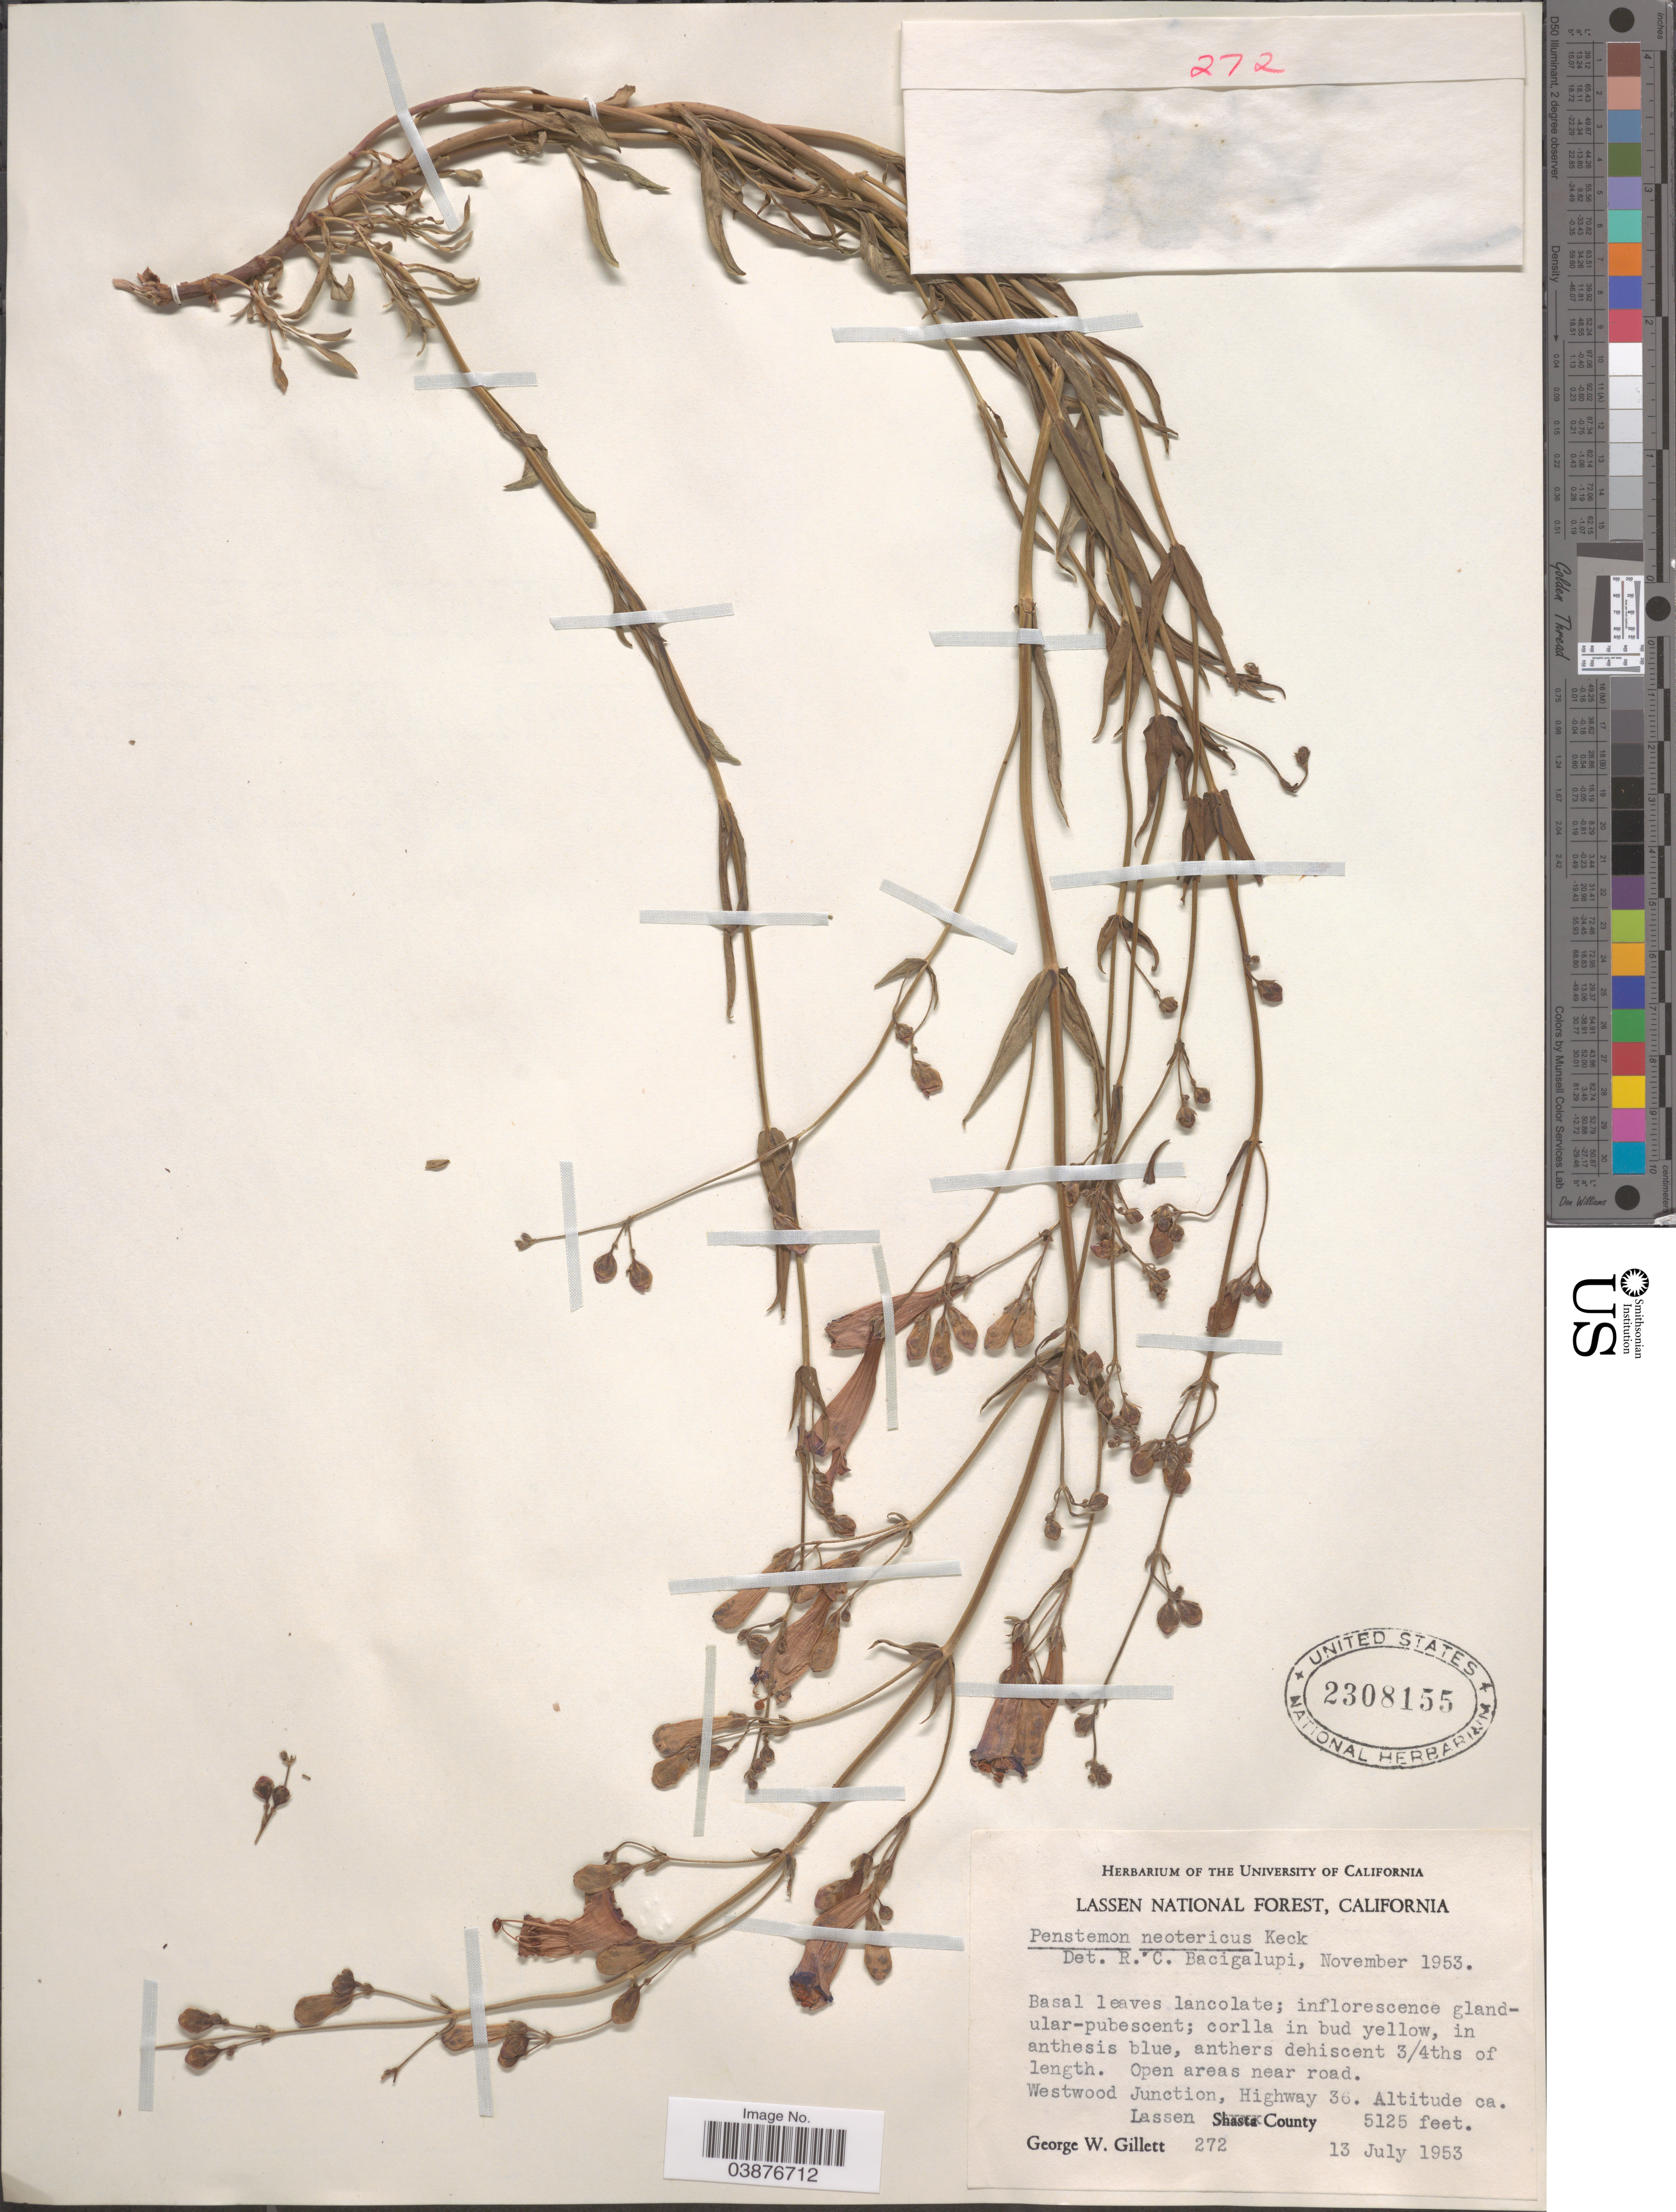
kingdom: Plantae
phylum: Tracheophyta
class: Magnoliopsida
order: Lamiales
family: Plantaginaceae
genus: Penstemon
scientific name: Penstemon neotericus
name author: D.D. Keck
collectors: G. Gillett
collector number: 272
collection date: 1953-07-13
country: United States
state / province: California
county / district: Lassen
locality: Lassen National Forest. Near road. Westwood Junction, Highway 36. Lassen County.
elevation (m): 1562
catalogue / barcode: US 2308155